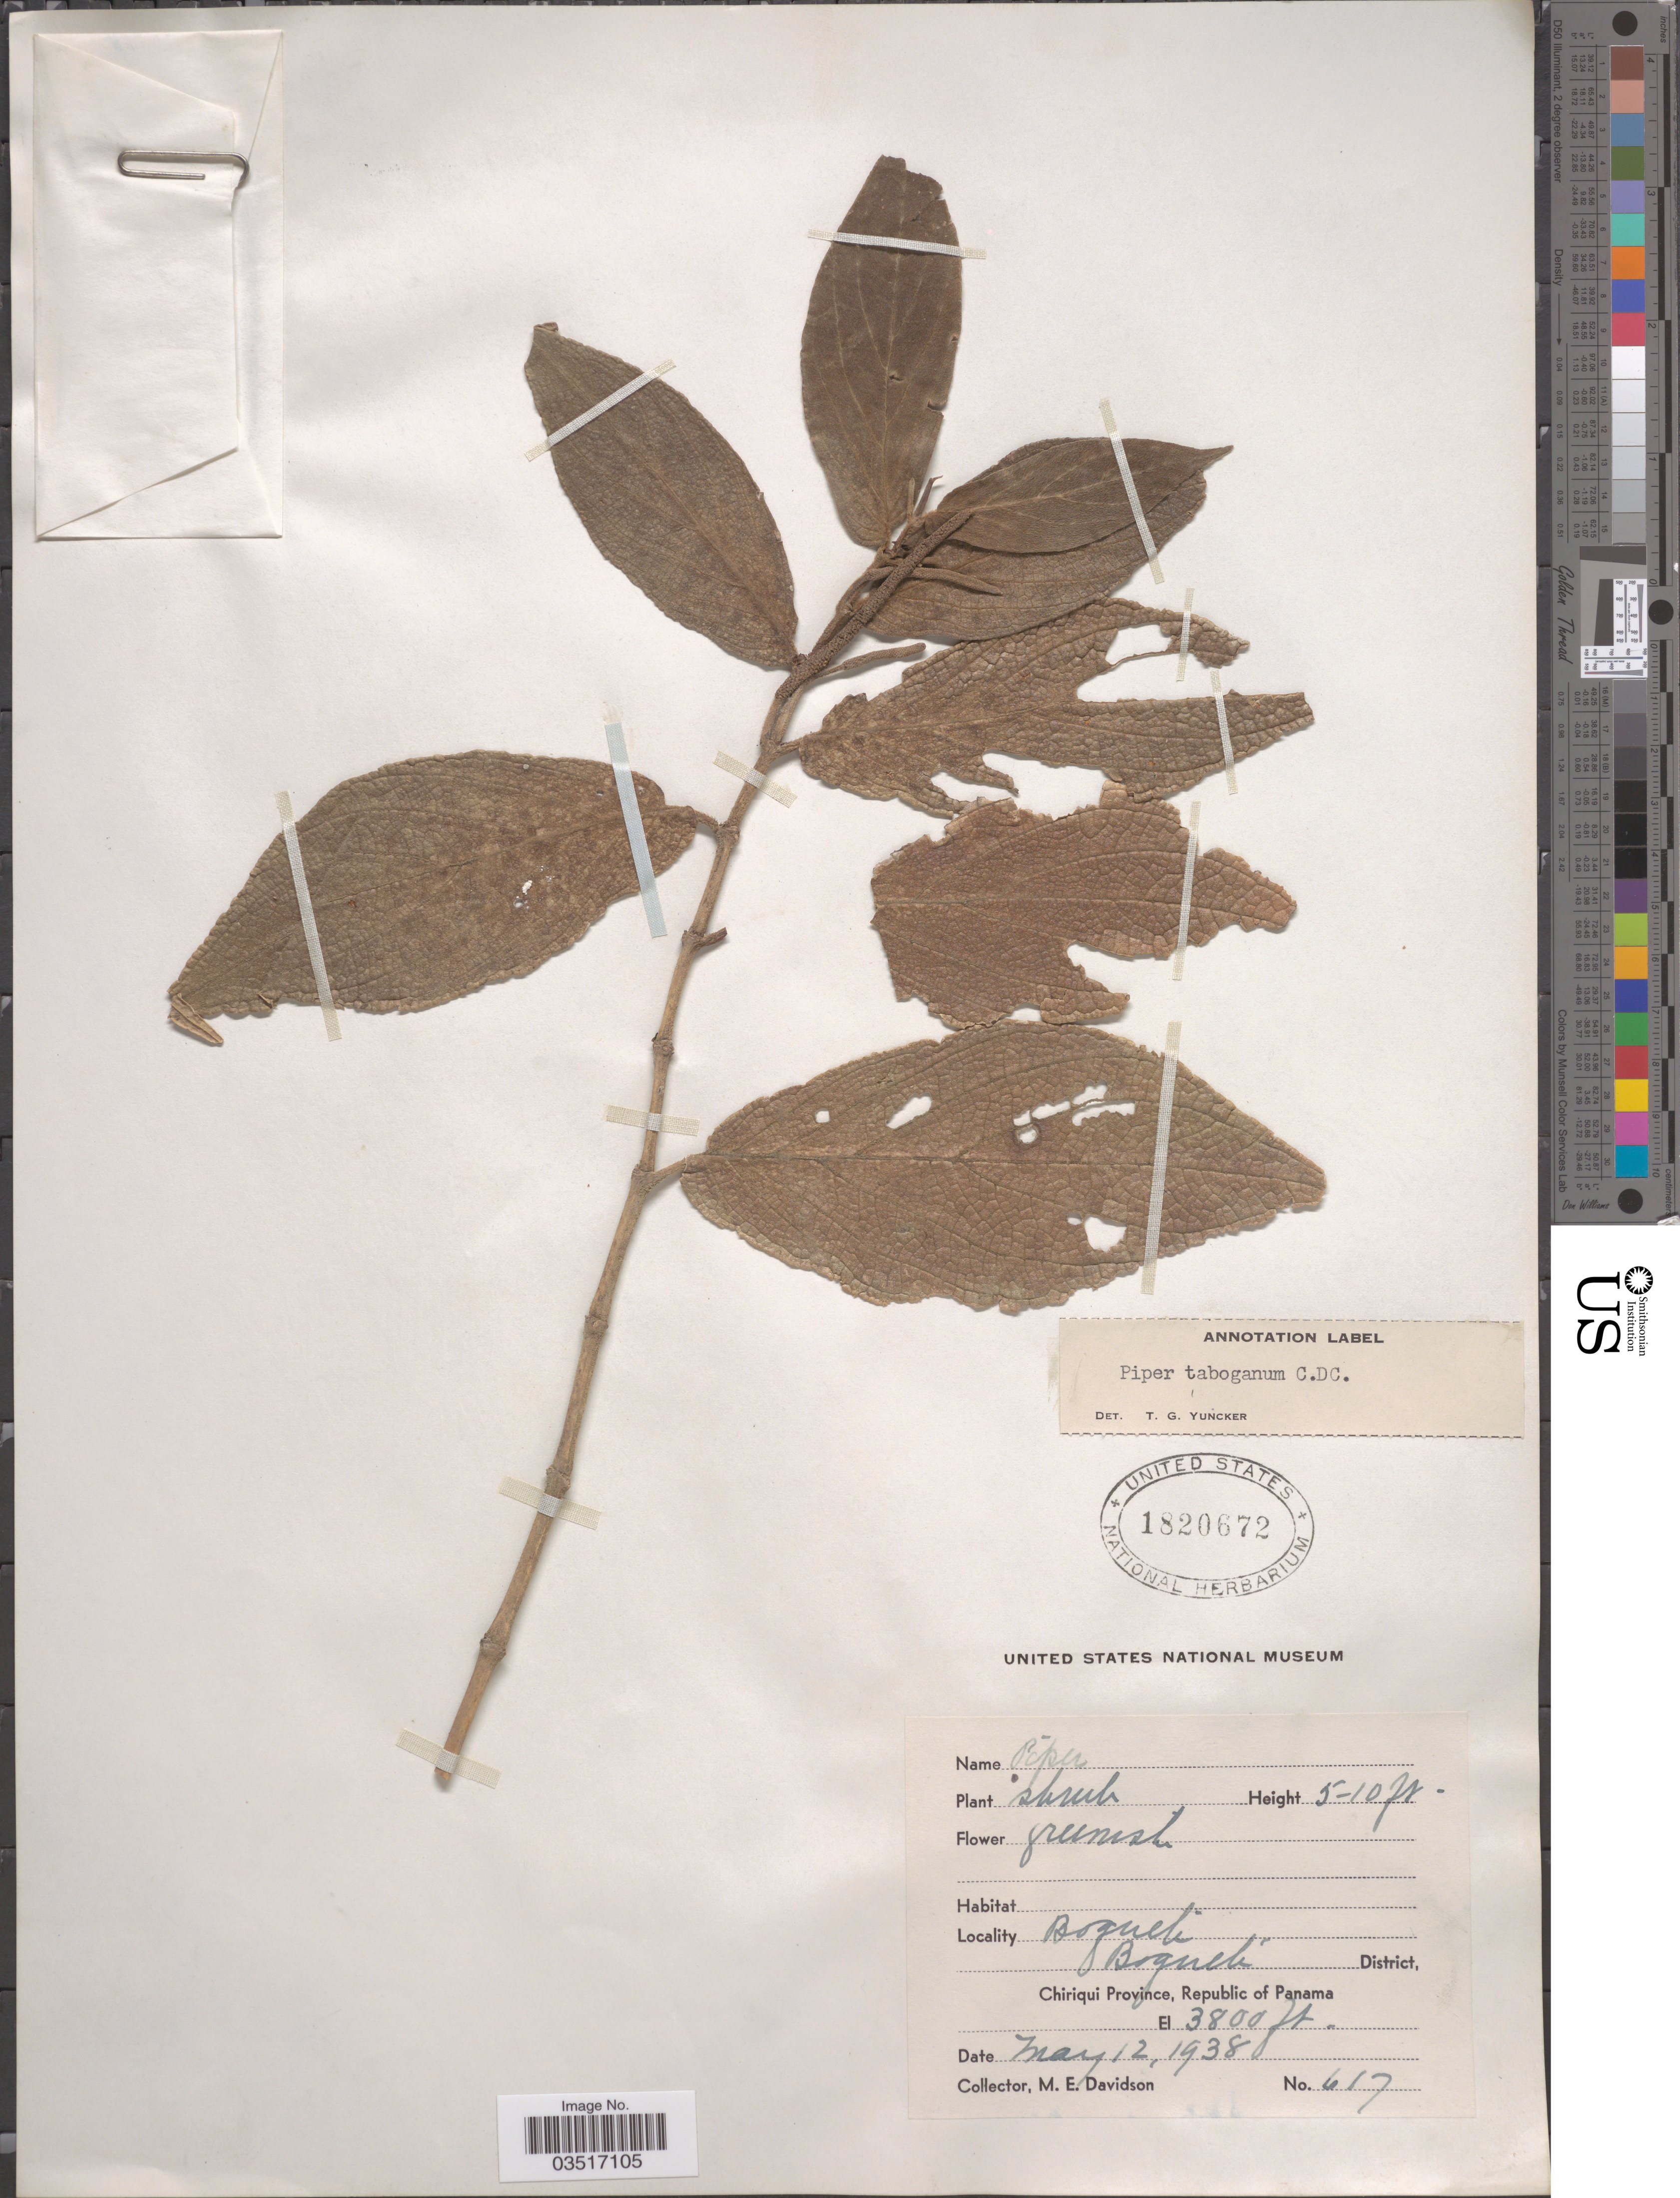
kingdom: Plantae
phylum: Tracheophyta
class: Magnoliopsida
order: Piperales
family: Piperaceae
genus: Piper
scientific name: Piper taboganum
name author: C. DC.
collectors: M. E. Davidson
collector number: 617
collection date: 1938-05-12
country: Panama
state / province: Chiriqui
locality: Boqueté. Boqueté District.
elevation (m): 1158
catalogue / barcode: US 1820672